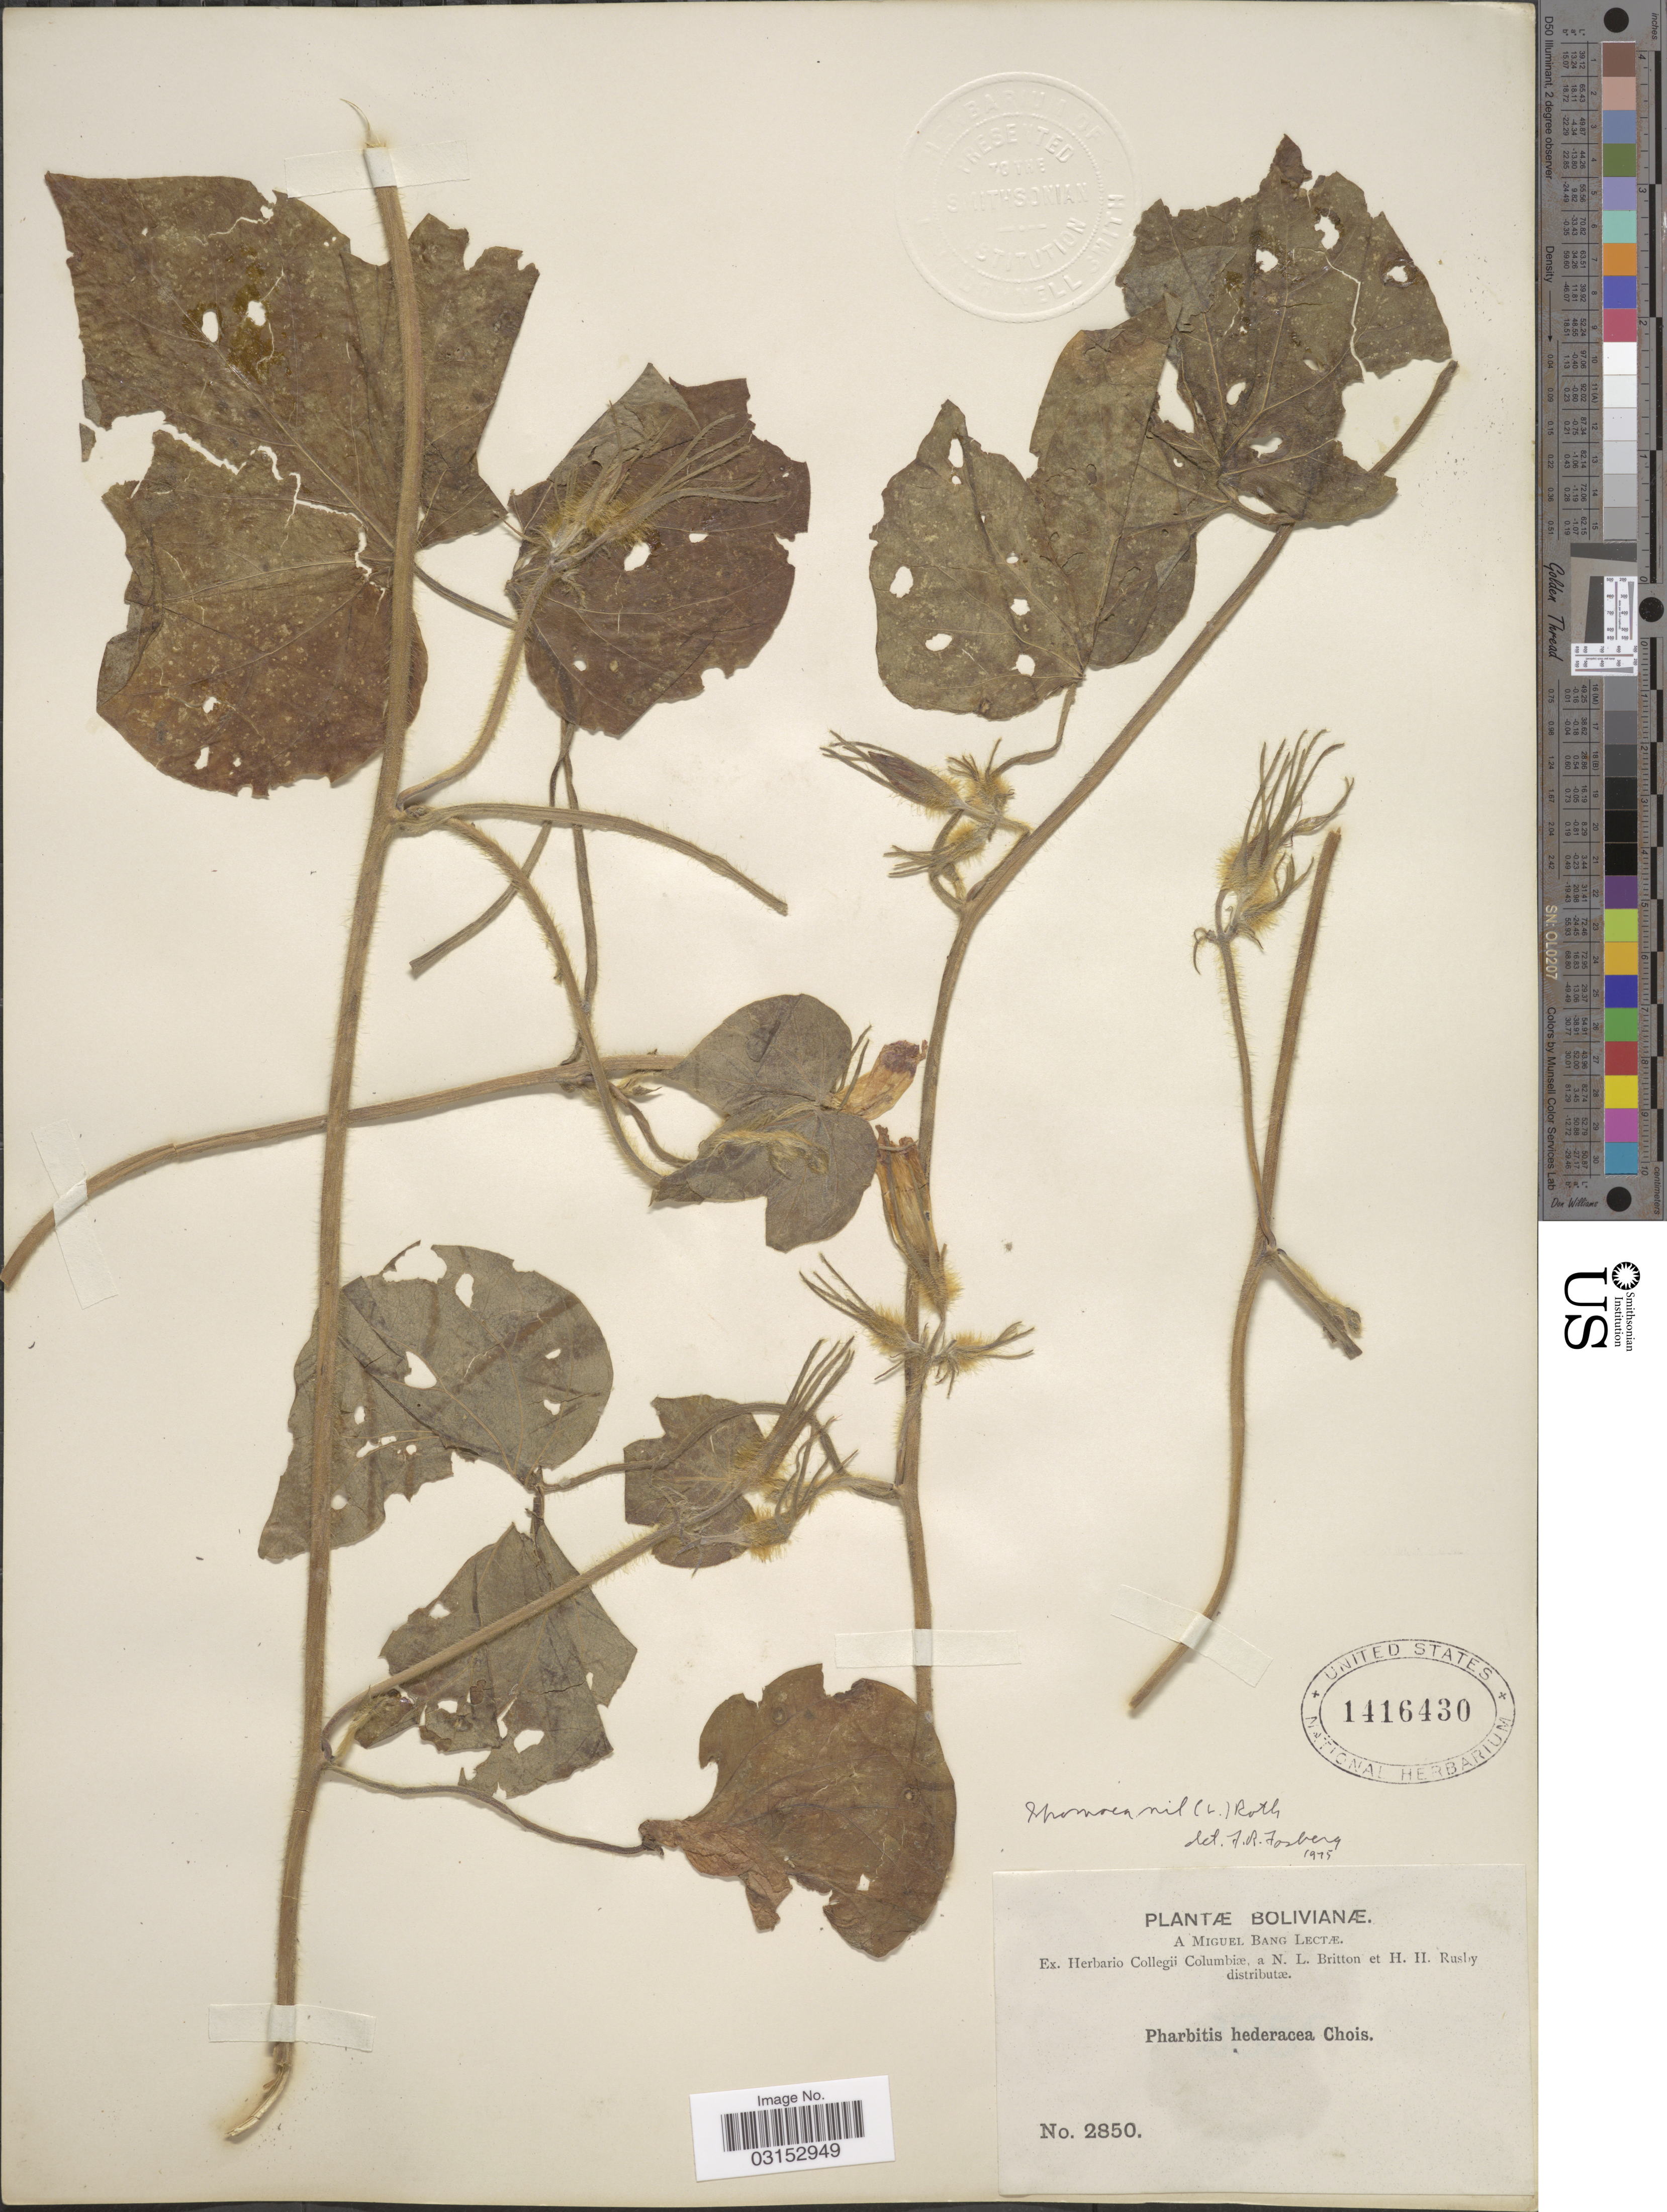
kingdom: Plantae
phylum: Tracheophyta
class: Magnoliopsida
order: Solanales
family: Convolvulaceae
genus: Ipomoea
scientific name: Ipomoea nil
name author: (L.) Roth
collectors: M. Bang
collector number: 2850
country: Bolivia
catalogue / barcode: US 1416430